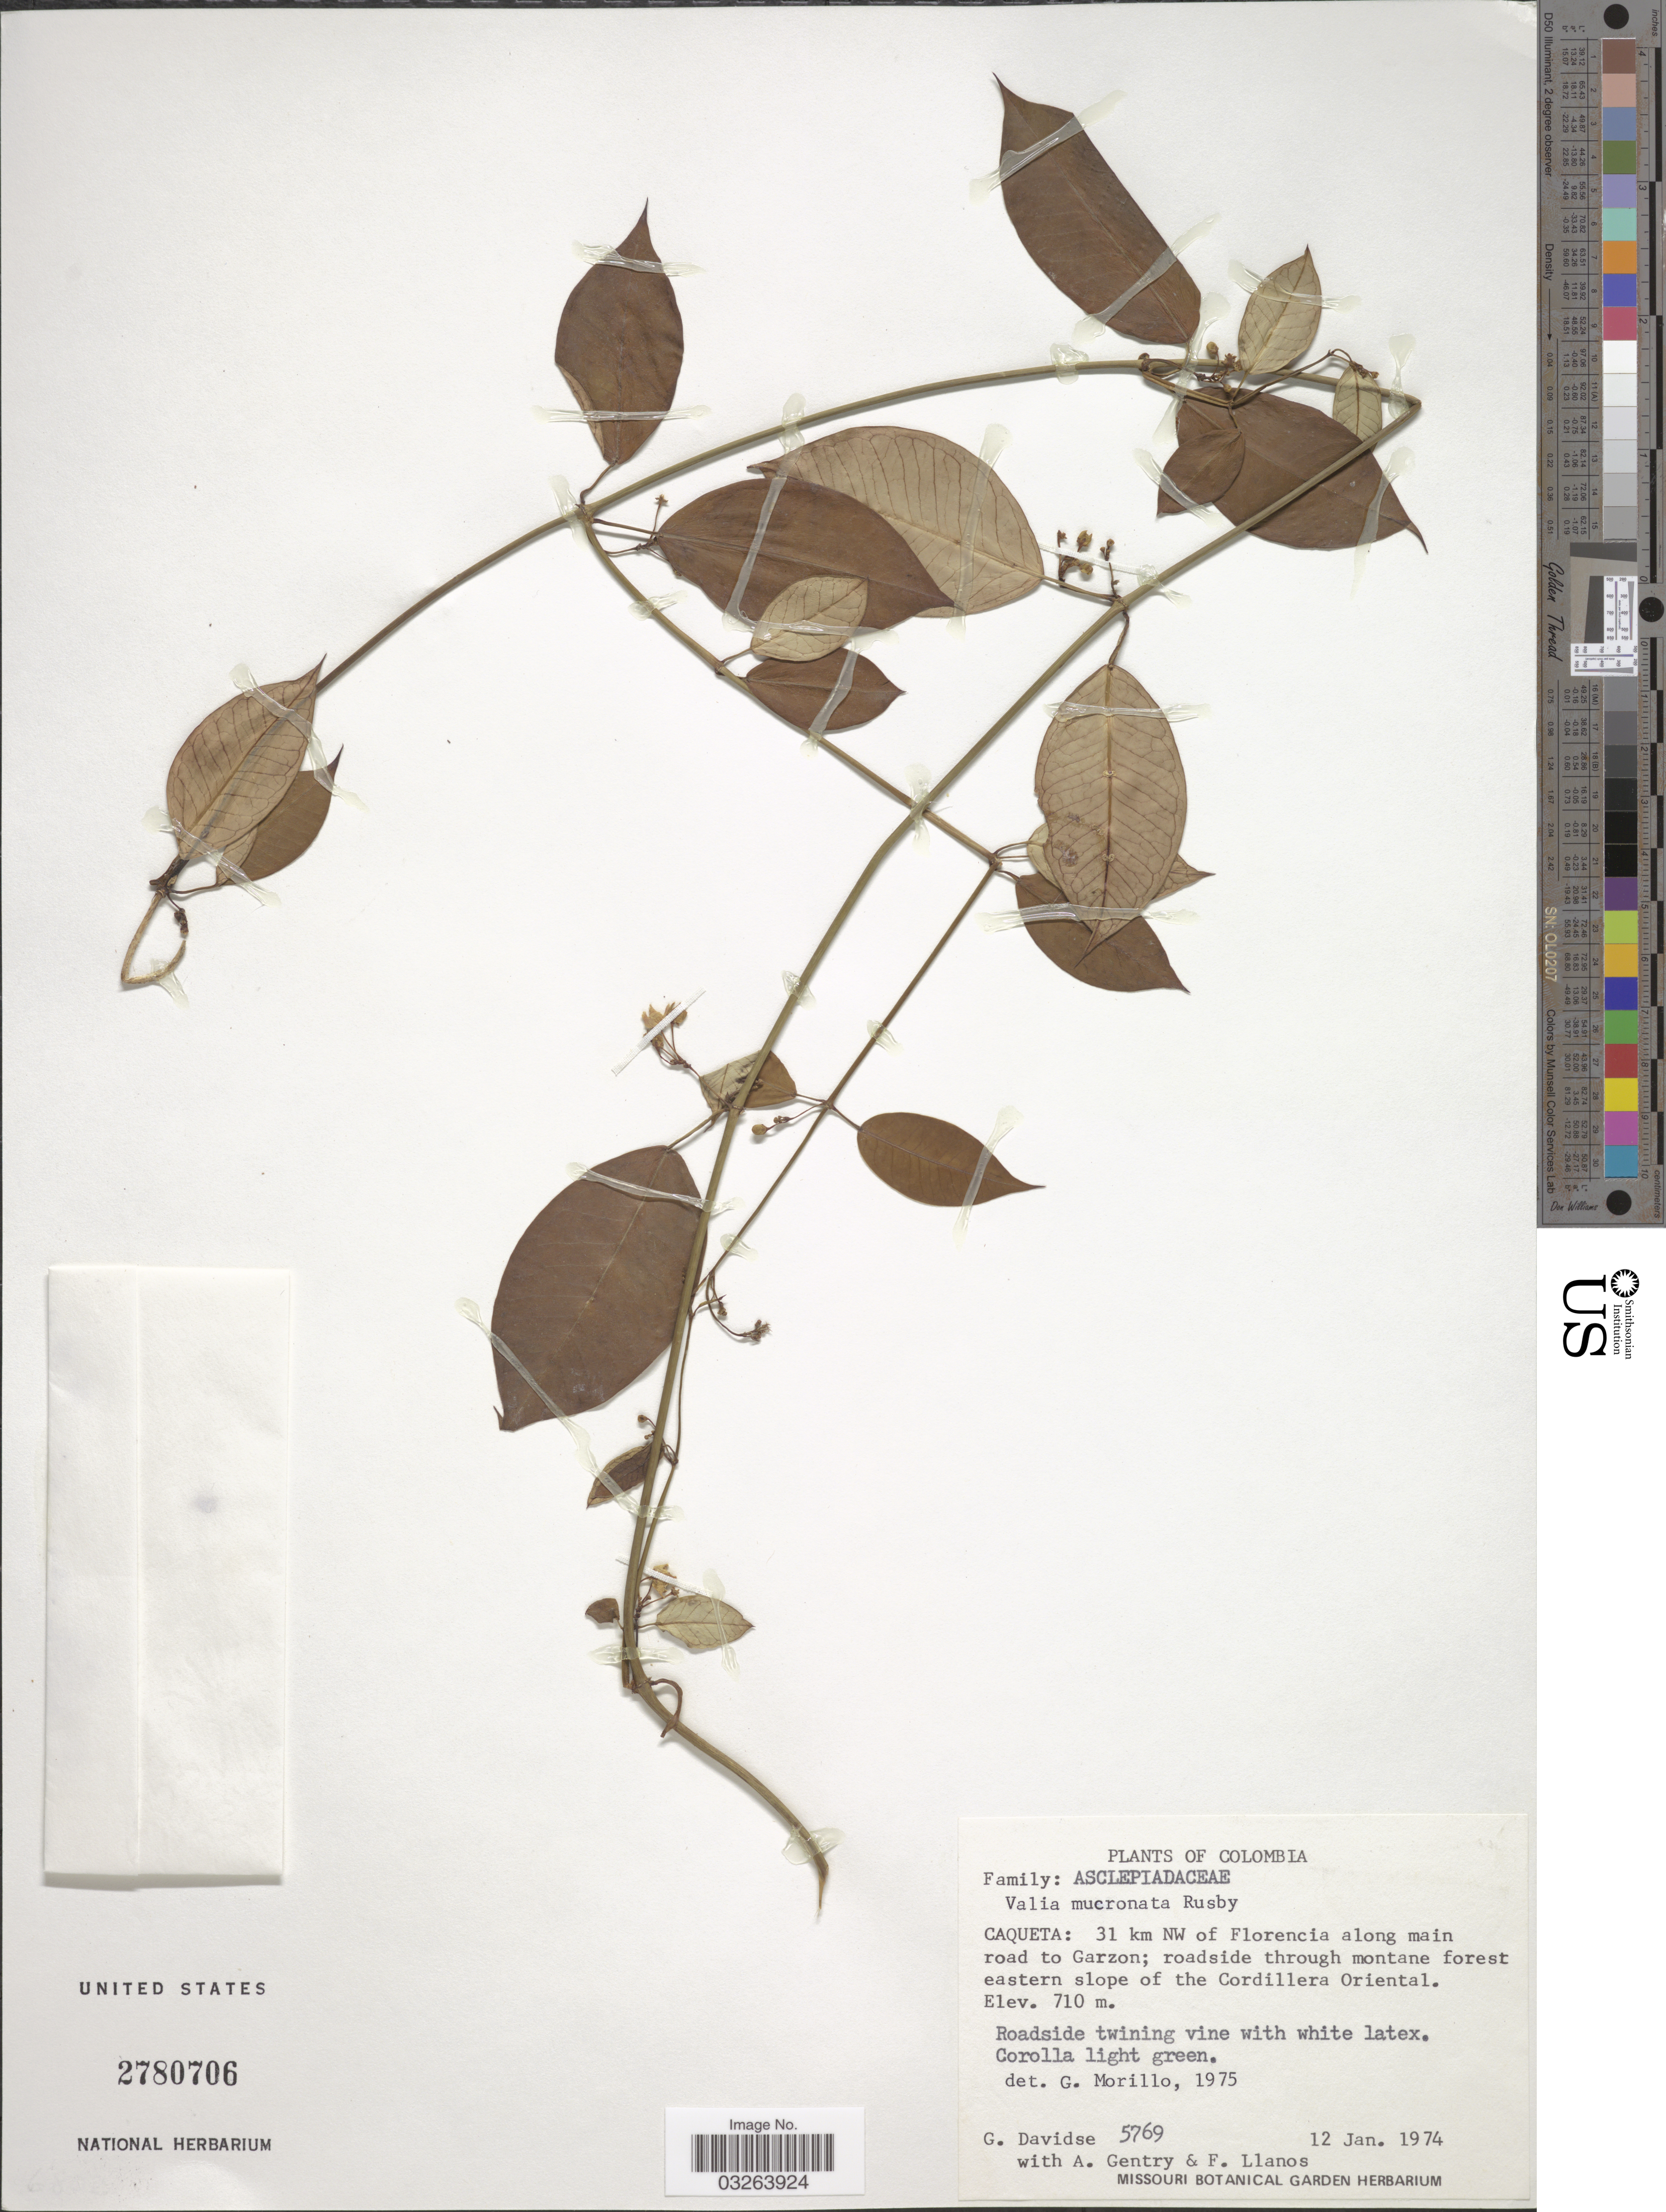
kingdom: Plantae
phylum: Tracheophyta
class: Magnoliopsida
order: Gentianales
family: Apocynaceae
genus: Vailia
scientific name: Vailia mucronata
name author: Rusby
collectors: G. Davidse, A. H. Gentry & F. Llanos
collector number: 5769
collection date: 1974-01-12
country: Colombia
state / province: Caquetá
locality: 31 km NW of Florencia along main road to Garzon; roadside through montane forest eastern slope of the Cordillera Oriental.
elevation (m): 710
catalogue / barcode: US 2780706